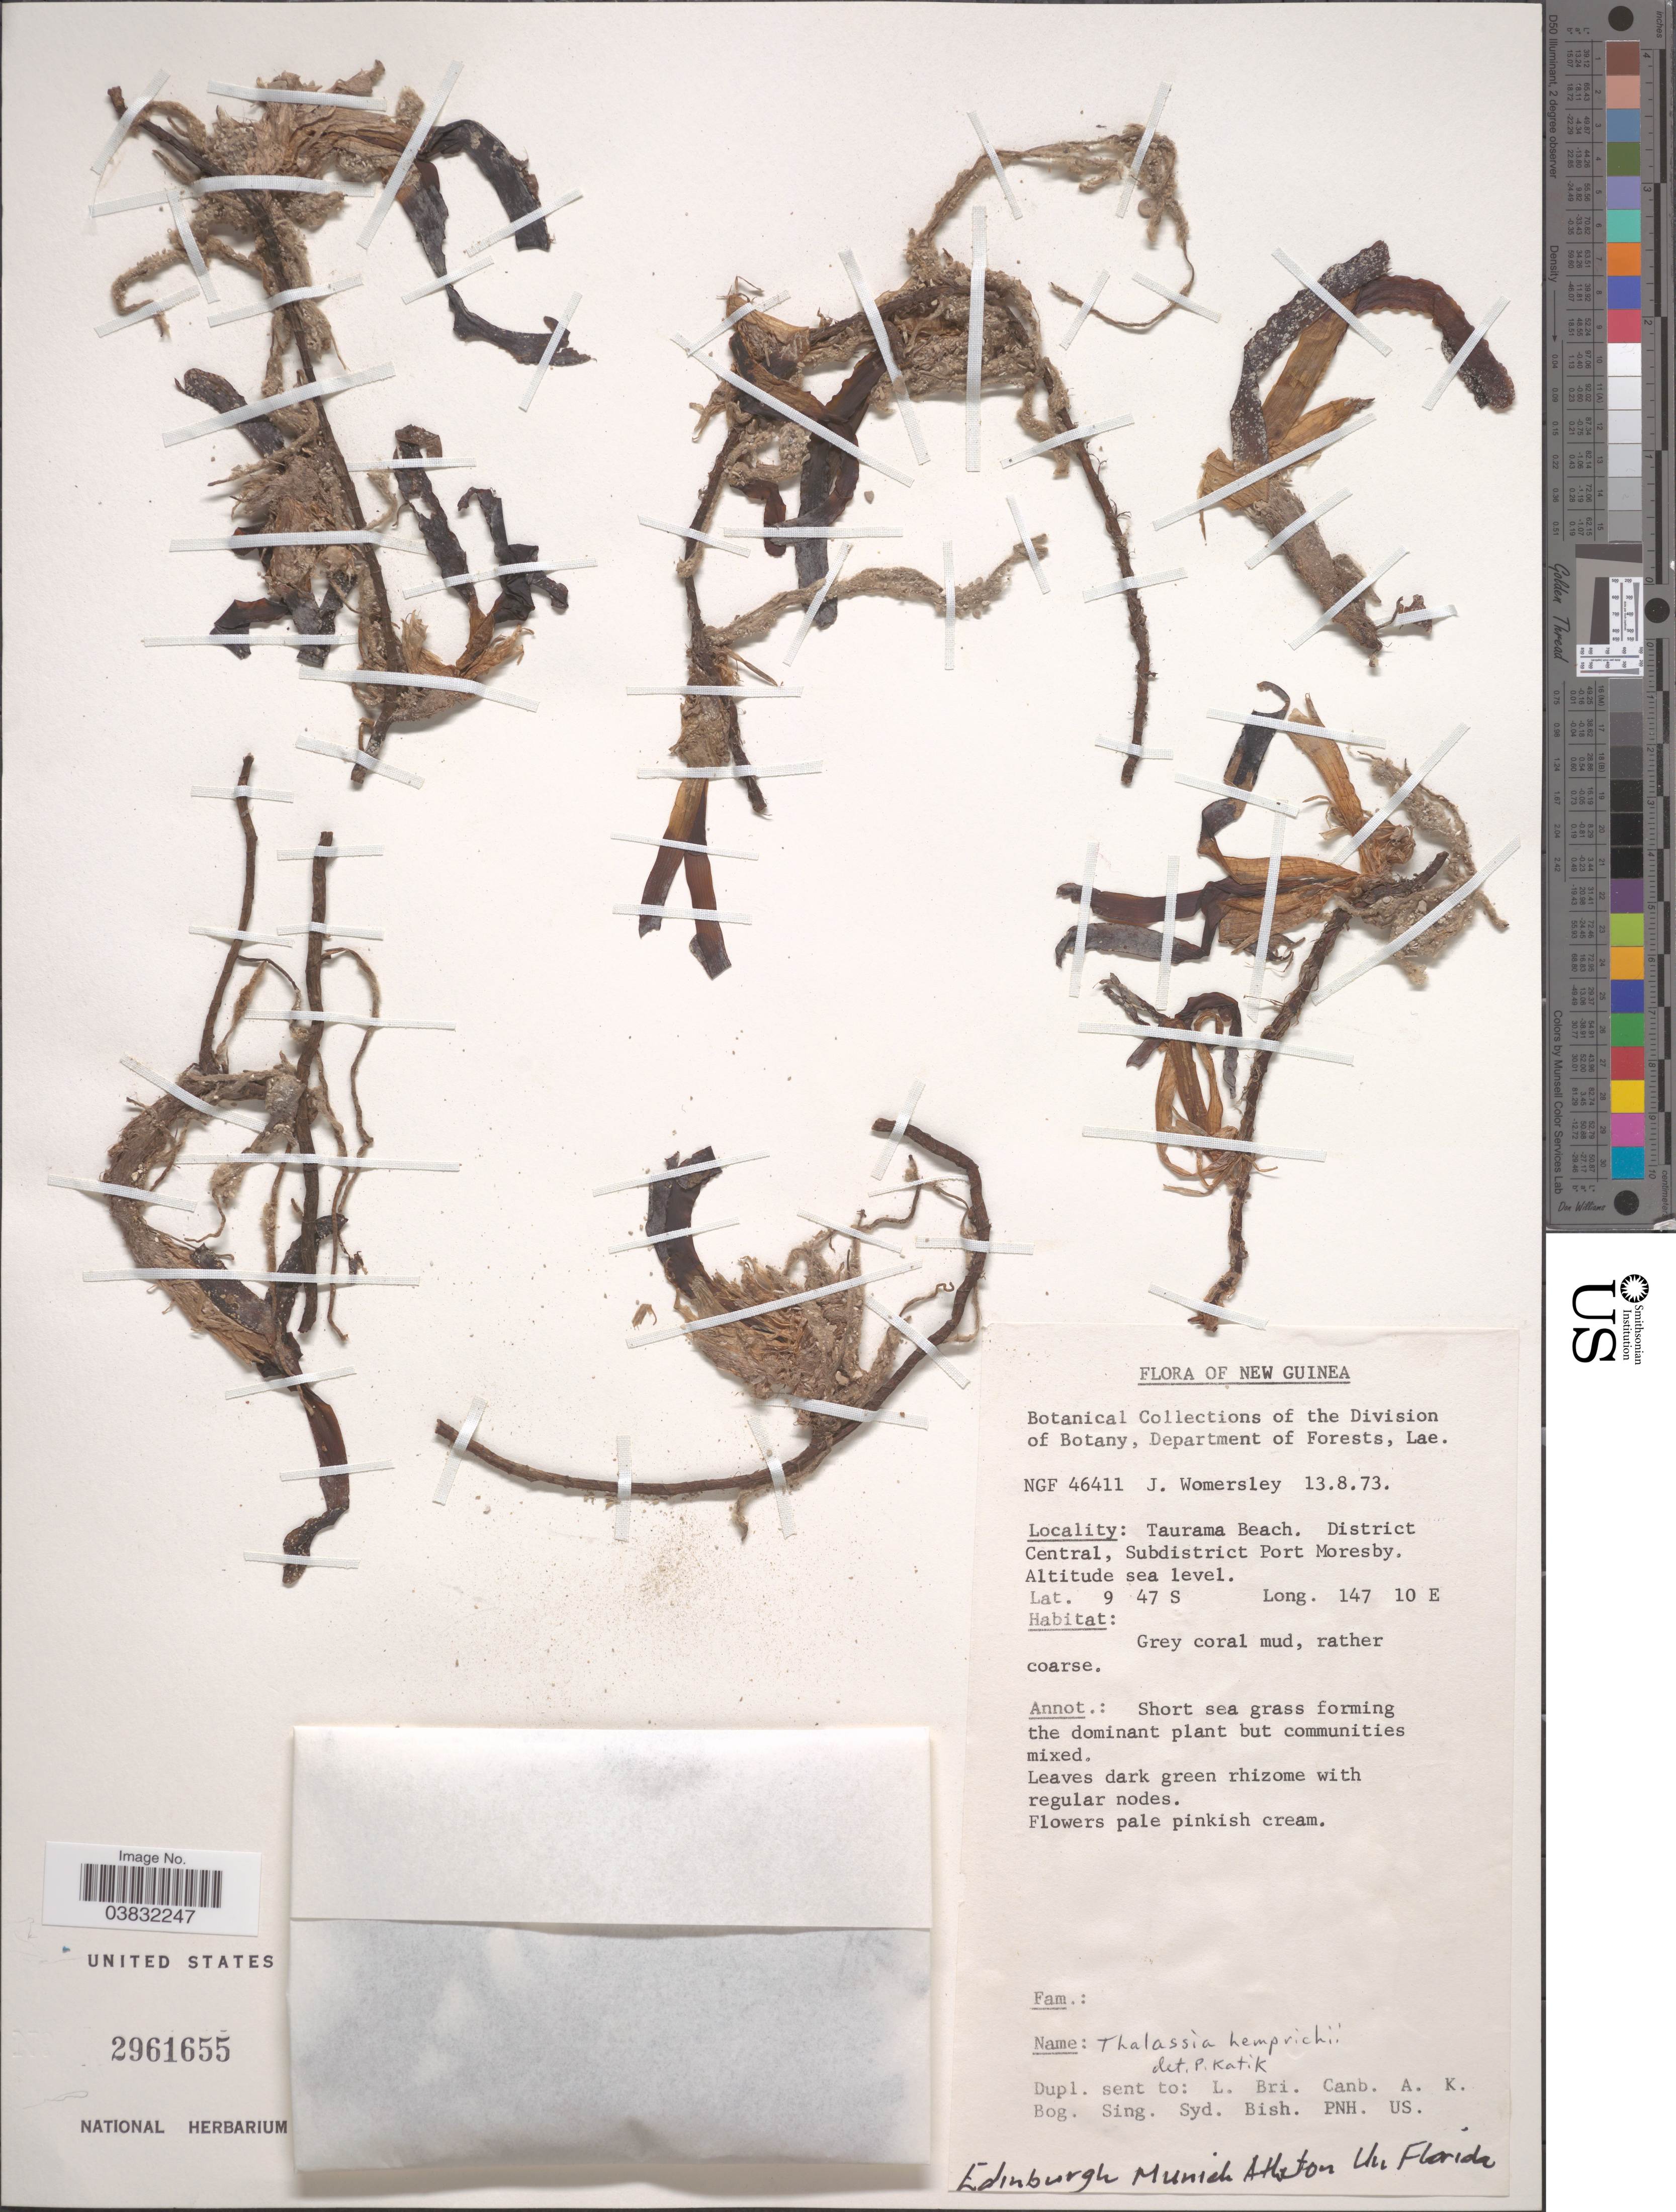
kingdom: Plantae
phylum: Tracheophyta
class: Liliopsida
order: Alismatales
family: Hydrocharitaceae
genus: Thalassia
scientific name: Thalassia hemprichii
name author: Asch.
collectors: J. S. Womersley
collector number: NGF 46411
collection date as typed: Transcribed d/m/y: 13/8/73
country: Papua New Guinea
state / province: Central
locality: New Guinea. Taurama Beach. District Central, Subdistrict Port Moresby.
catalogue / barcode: US 2961655